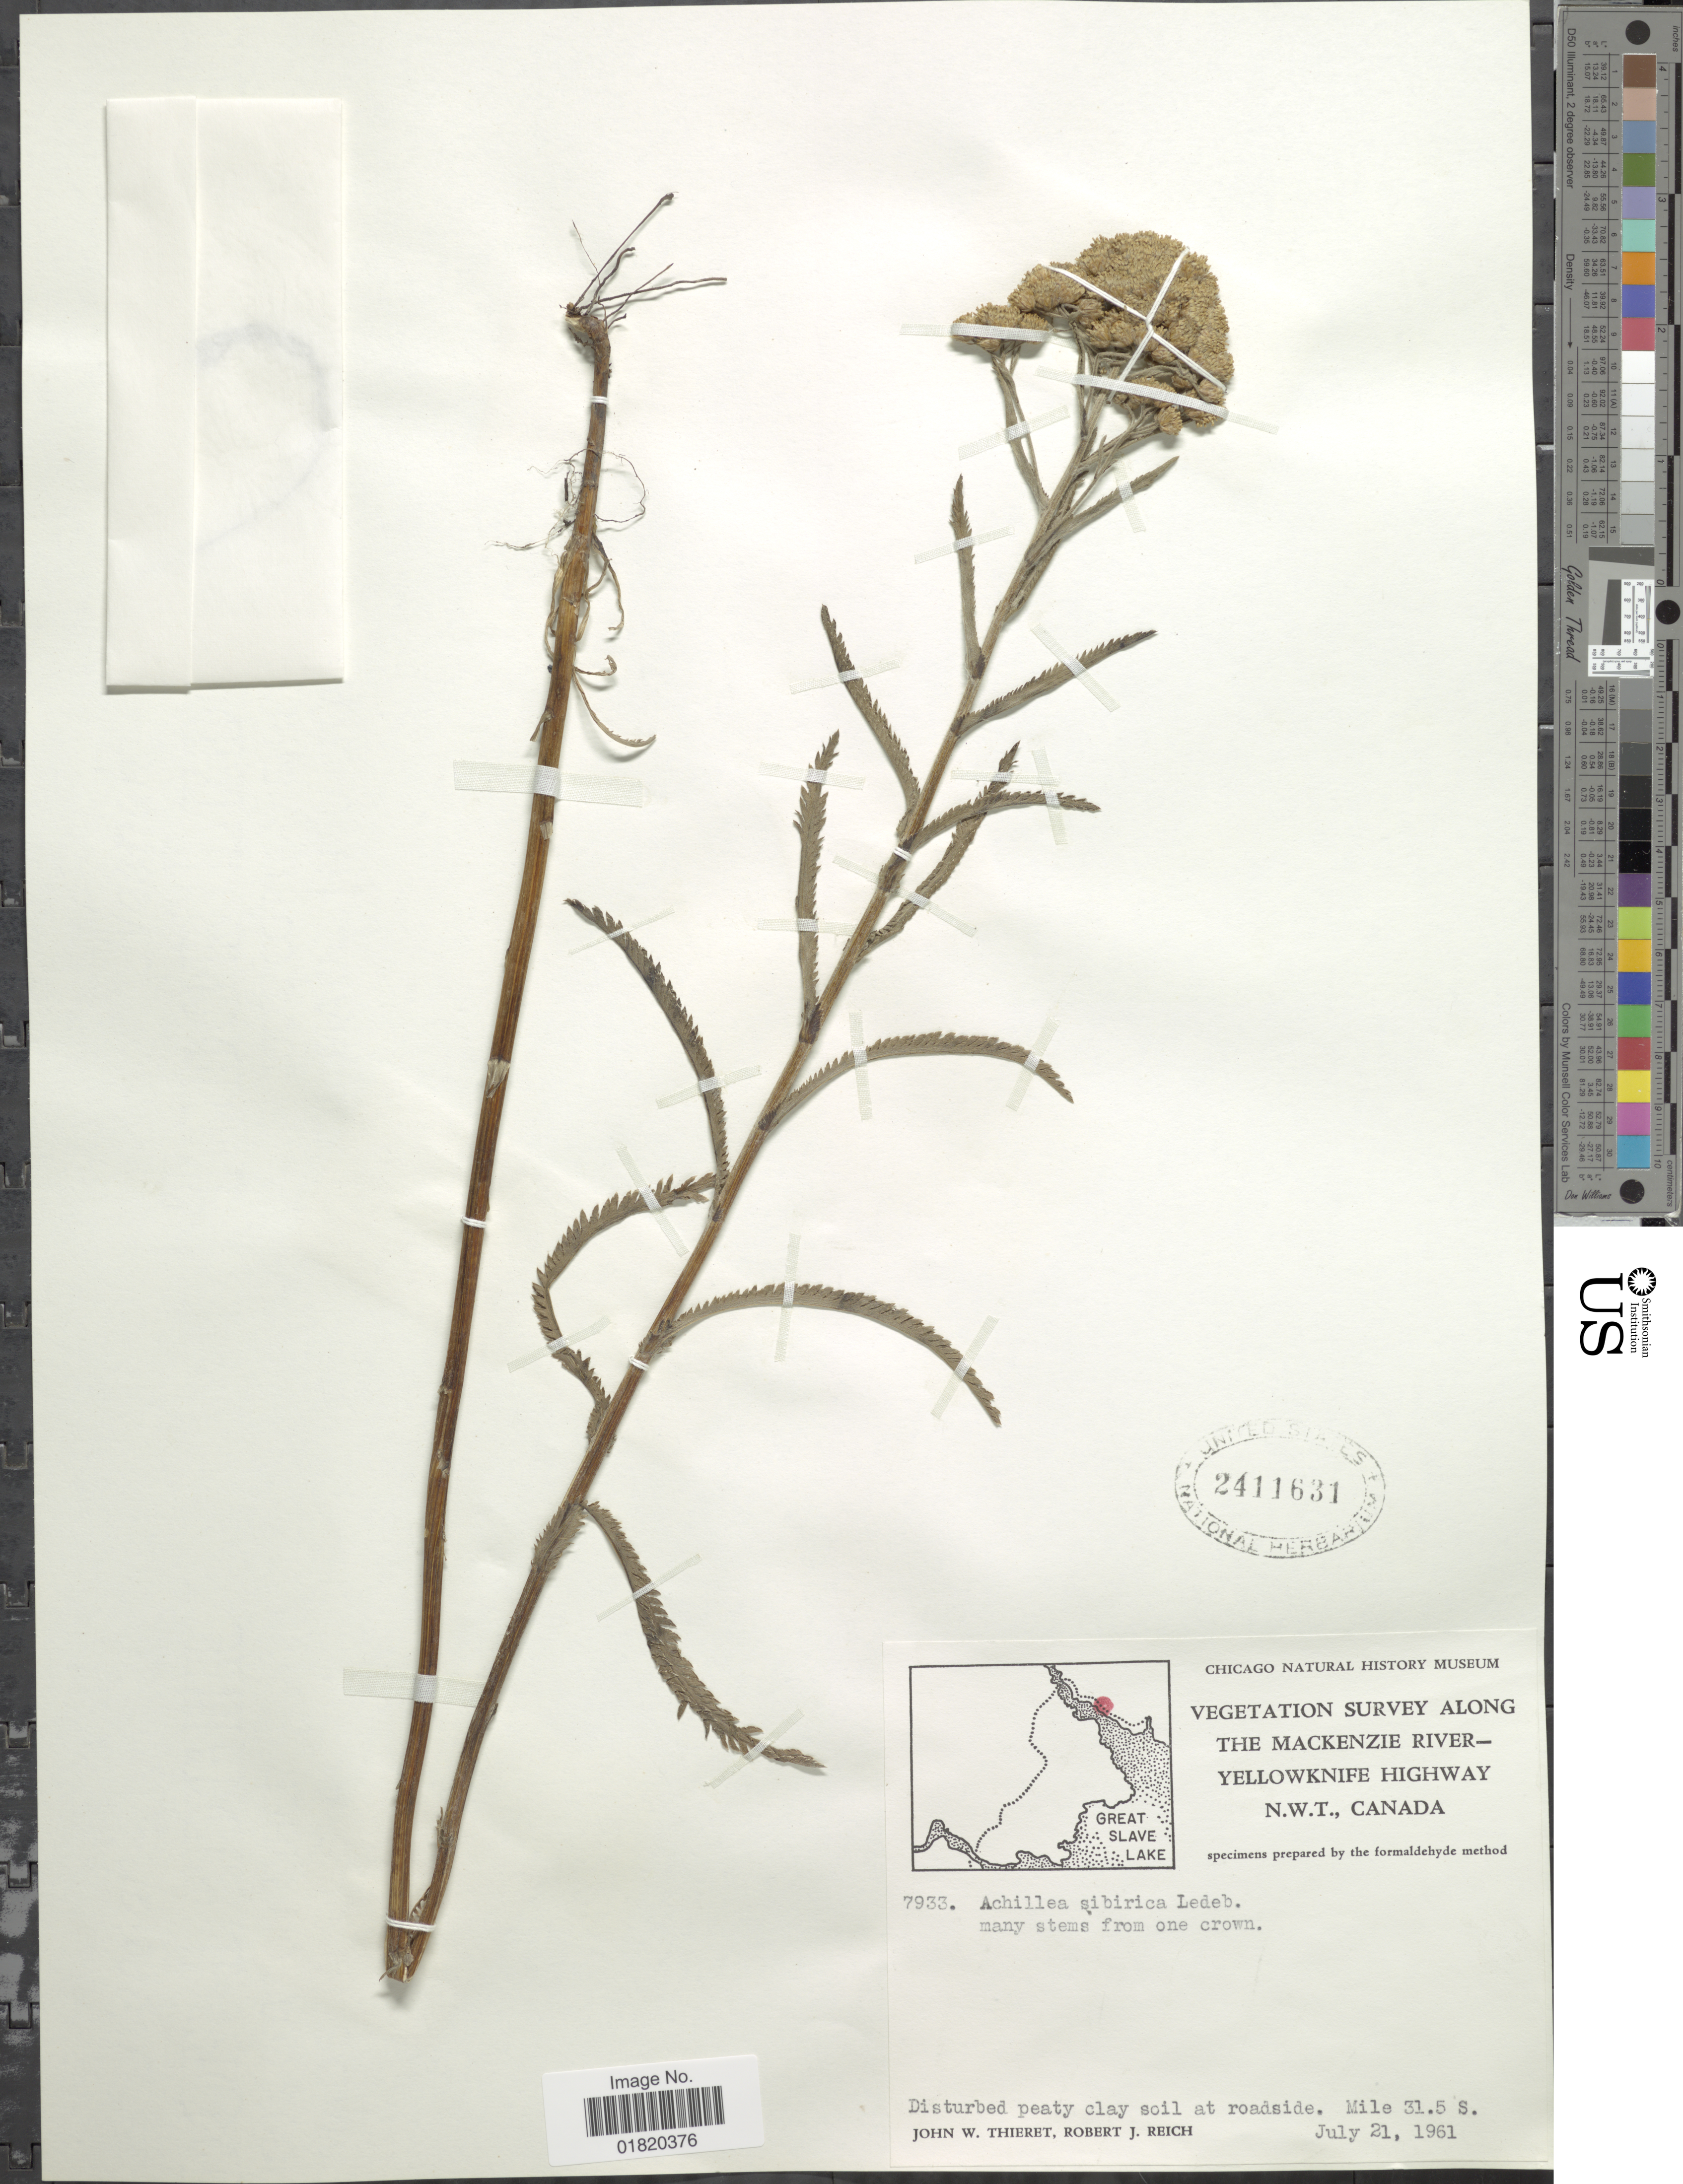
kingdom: Plantae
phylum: Tracheophyta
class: Magnoliopsida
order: Asterales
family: Asteraceae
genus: Achillea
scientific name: Achillea sibirica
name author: Ledeb.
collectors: J. W. Thieret & R. Reich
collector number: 7933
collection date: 1961-07-21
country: Canada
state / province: Northwest Territories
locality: Along the Mackenzie River-Yellowknife Highway. Mile 31.5 S.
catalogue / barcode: US 2411631